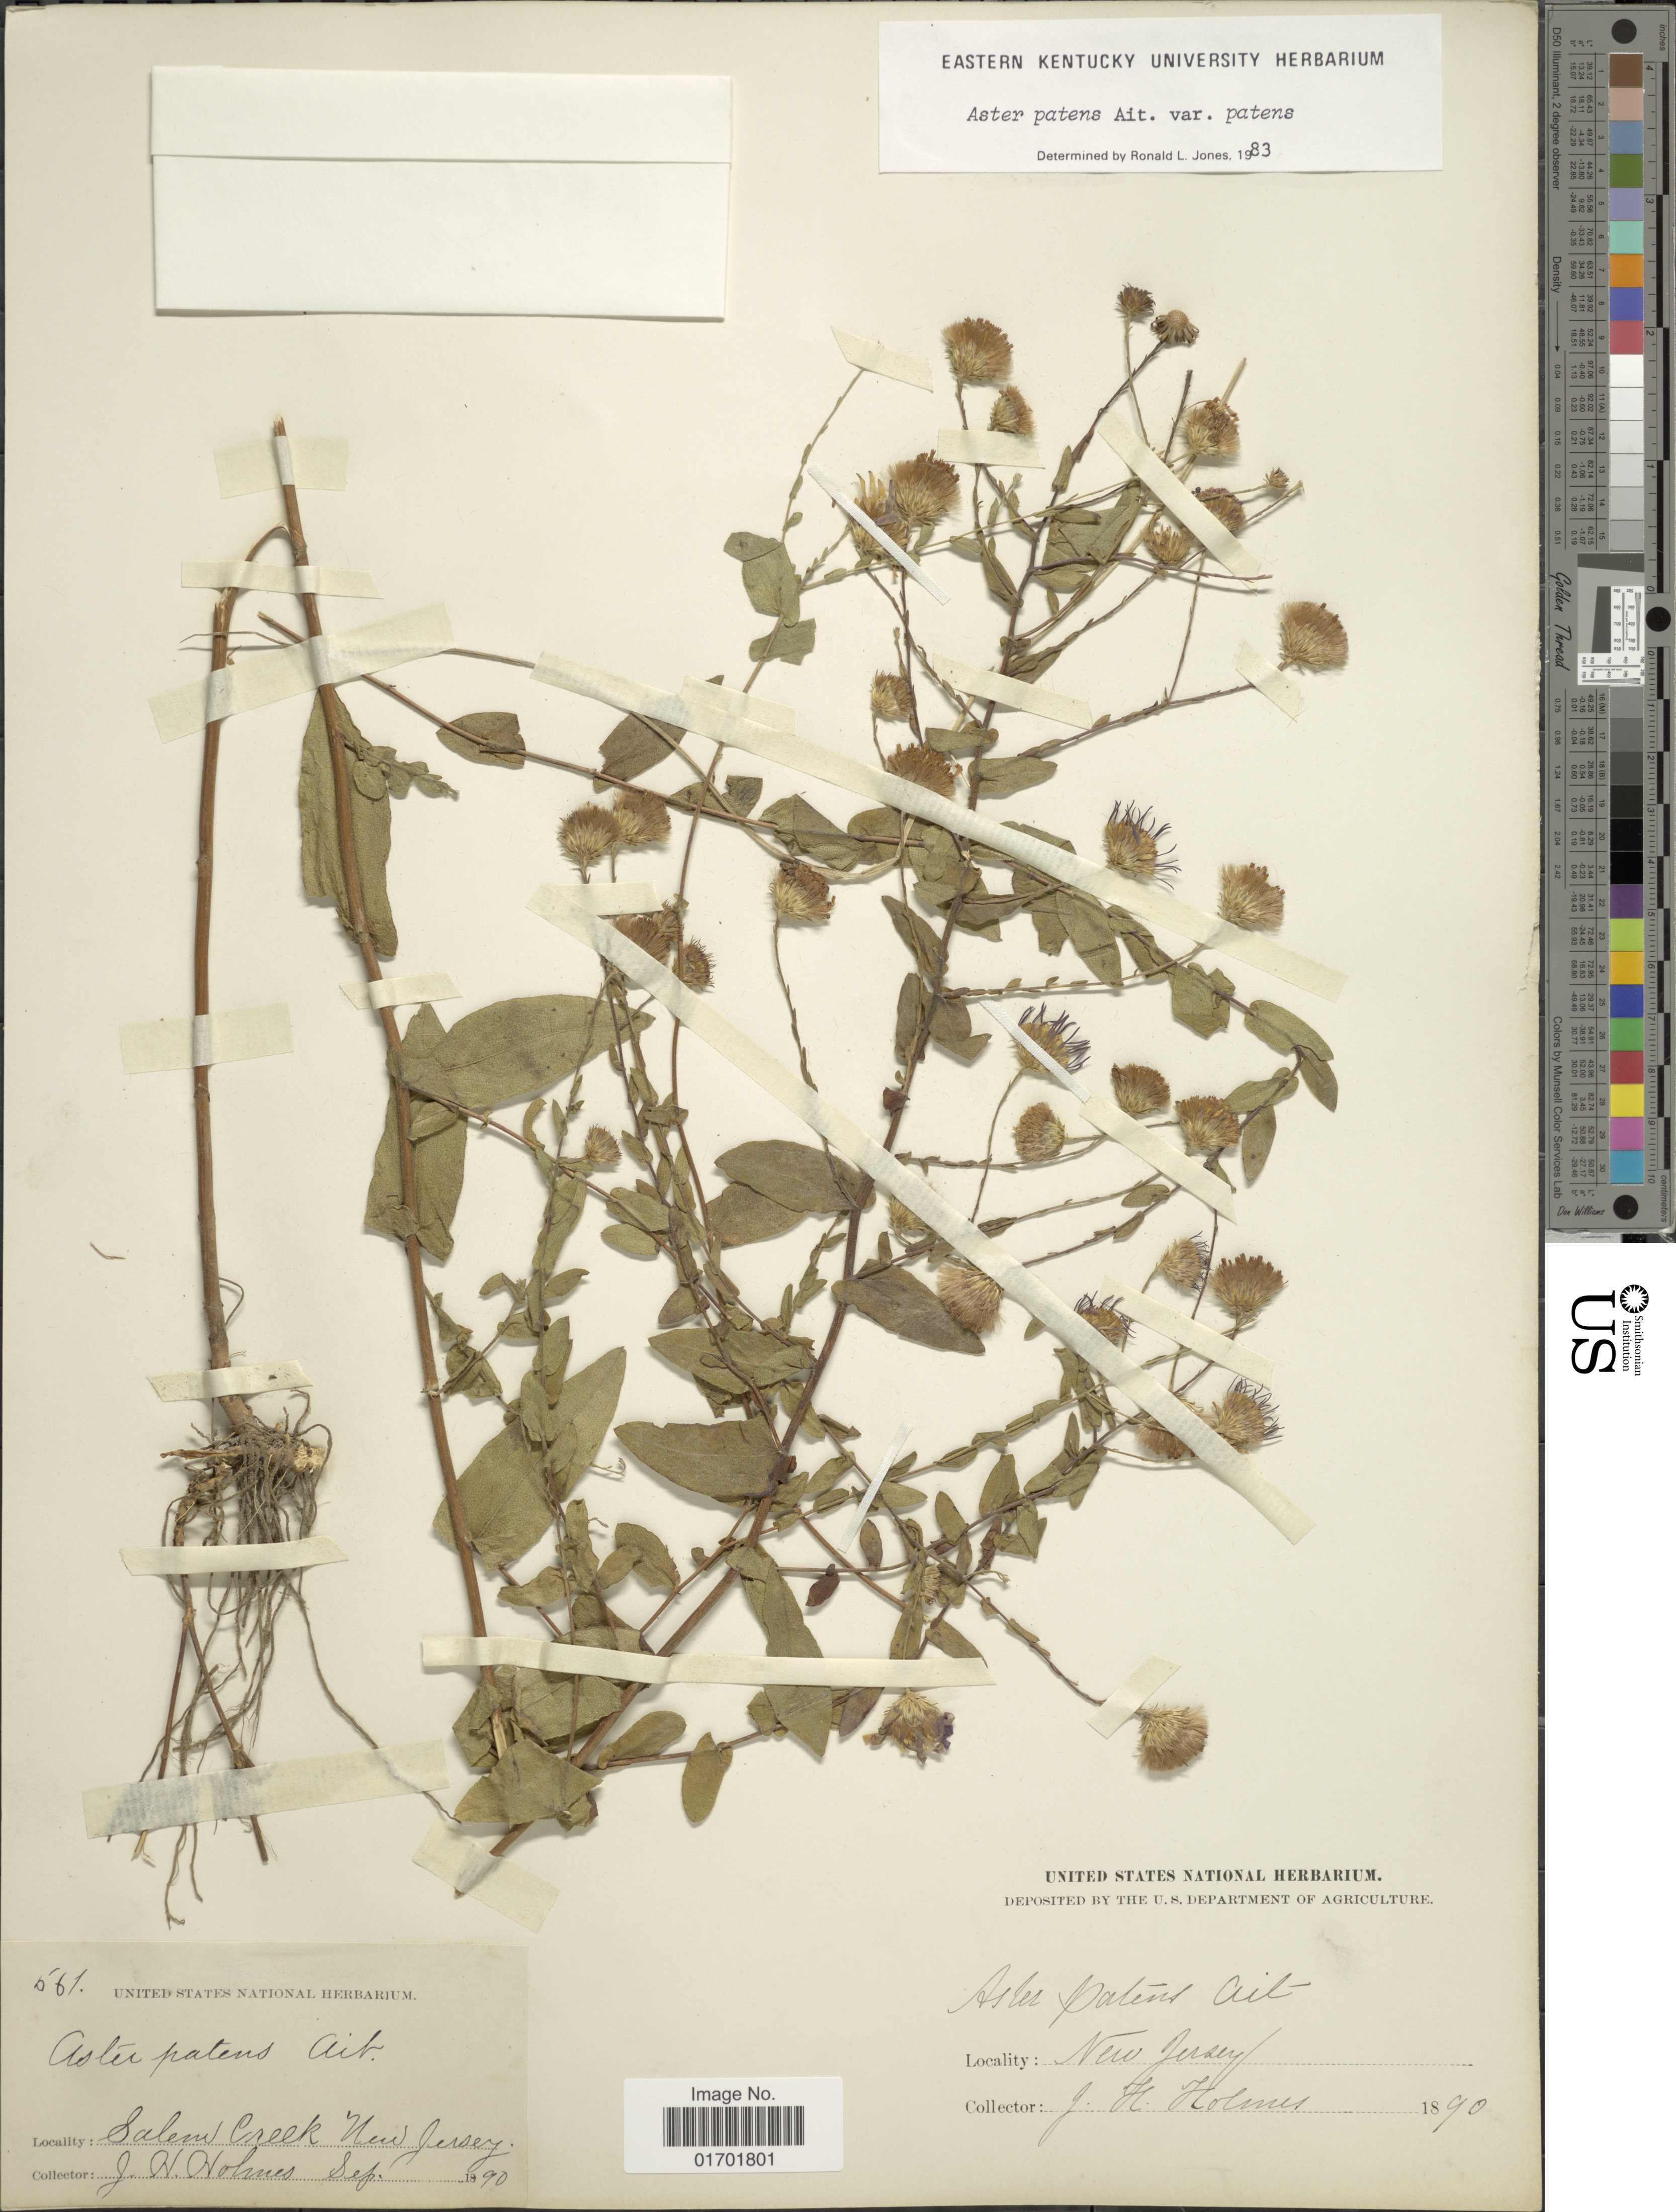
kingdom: Plantae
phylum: Tracheophyta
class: Magnoliopsida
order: Asterales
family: Asteraceae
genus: Symphyotrichum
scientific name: Symphyotrichum patens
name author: (Aiton) G.L. Nesom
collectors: J. Holmes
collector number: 561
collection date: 1890-09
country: United States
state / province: New Jersey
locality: Salem, Creek.